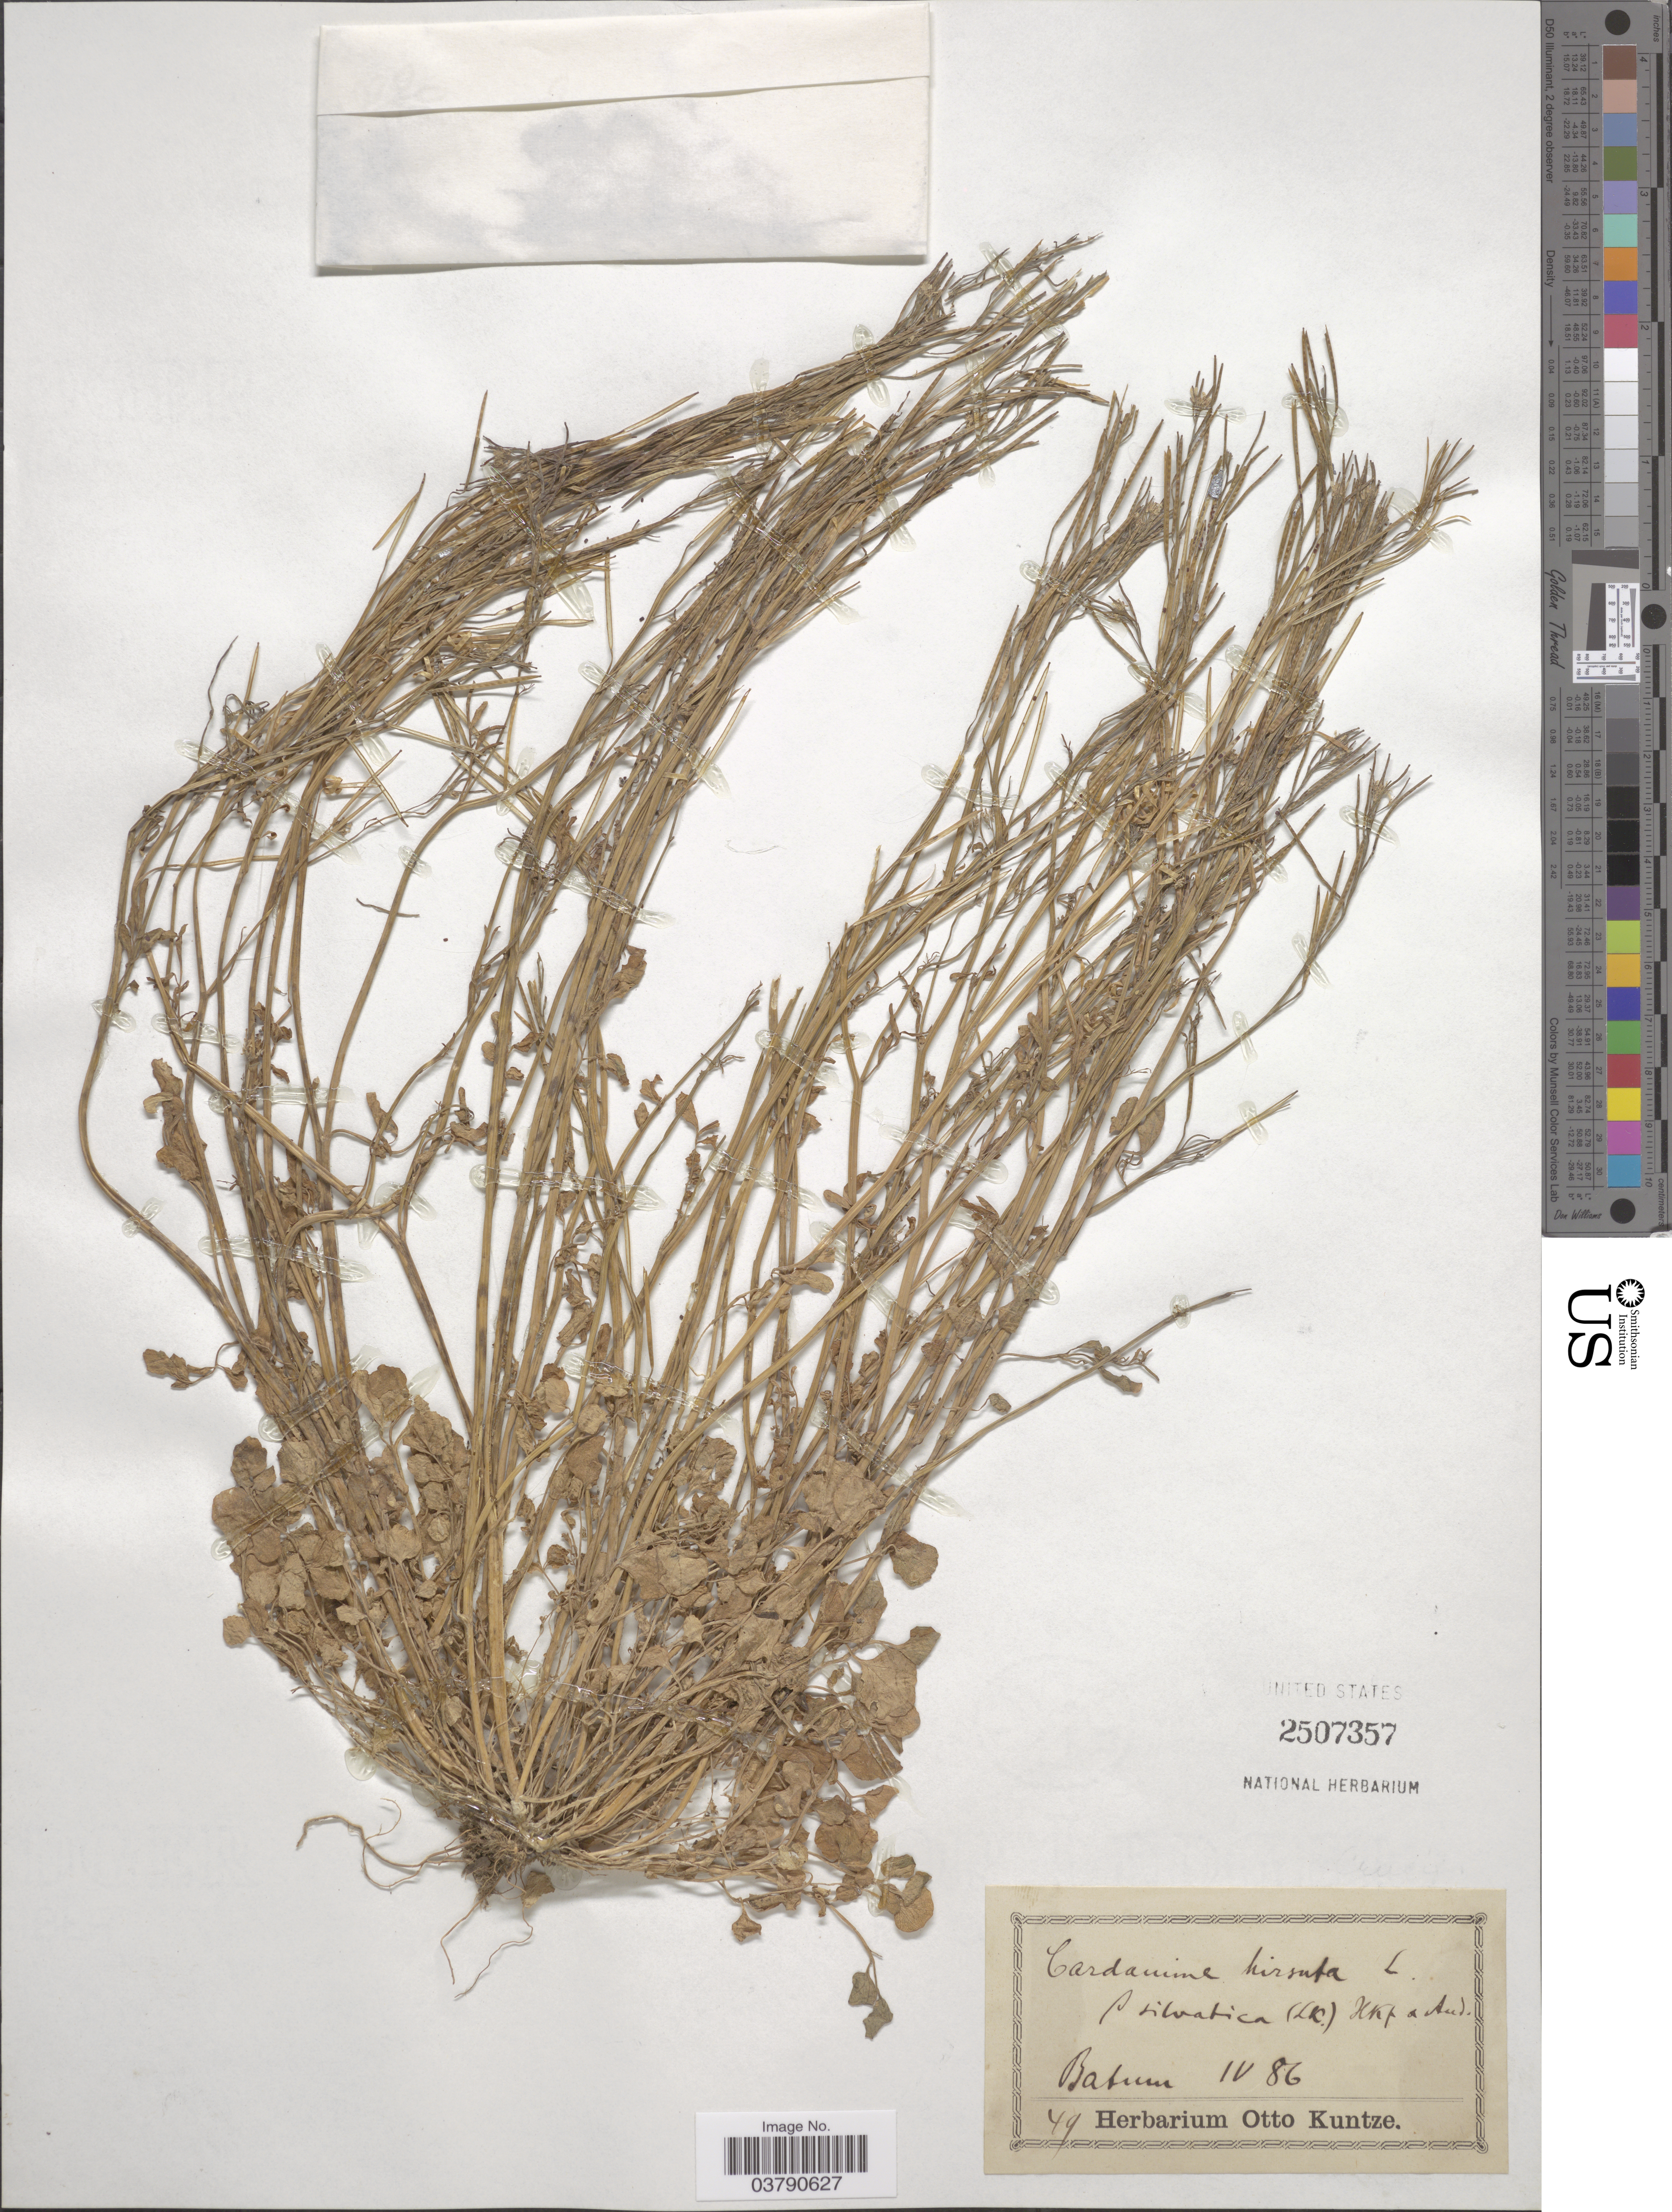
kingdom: Plantae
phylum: Tracheophyta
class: Magnoliopsida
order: Brassicales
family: Brassicaceae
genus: Cardamine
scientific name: Cardamine hirsuta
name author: L.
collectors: ex herb. Otto Kuntze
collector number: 49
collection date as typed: Transcribed d/m/y: /4/86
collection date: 1886-04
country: Georgia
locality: Batum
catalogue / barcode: US 2507357